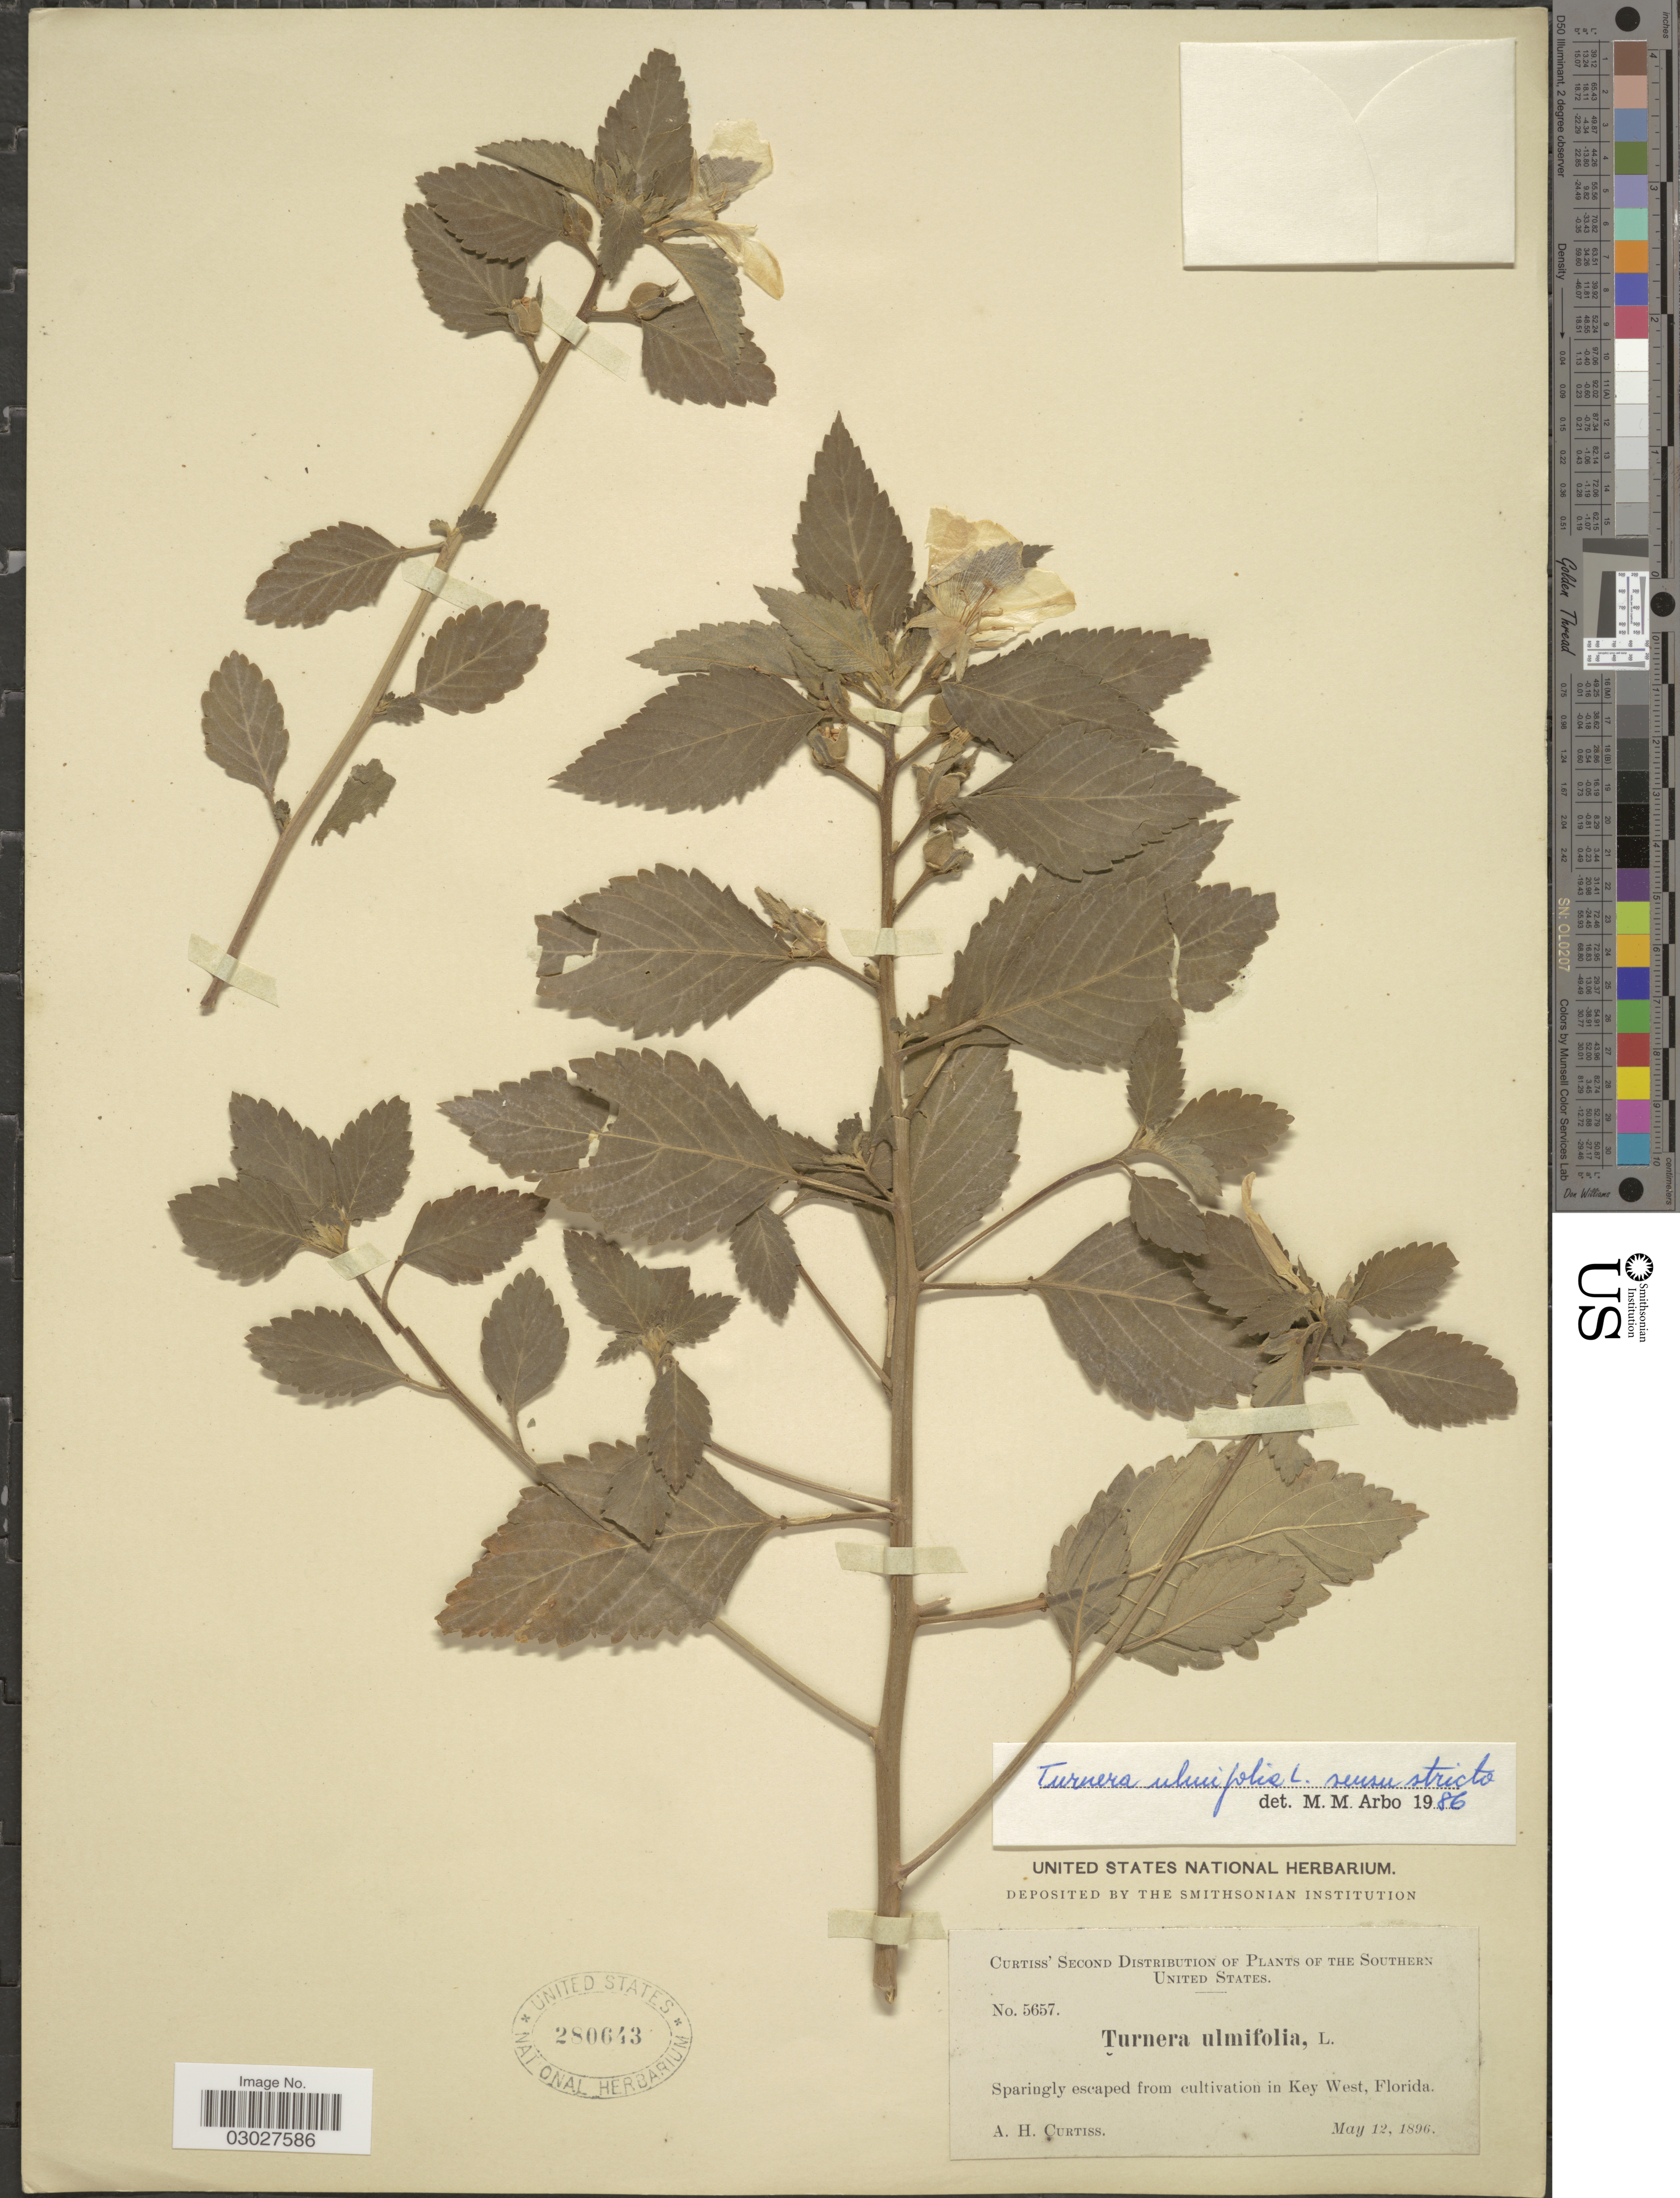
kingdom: Plantae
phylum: Tracheophyta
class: Magnoliopsida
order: Malpighiales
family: Turneraceae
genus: Turnera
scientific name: Turnera ulmifolia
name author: L.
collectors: A. H. Curtiss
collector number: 5657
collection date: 1896-05-12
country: United States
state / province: Florida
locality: Southern Unites States. Key West.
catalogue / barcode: US 280643